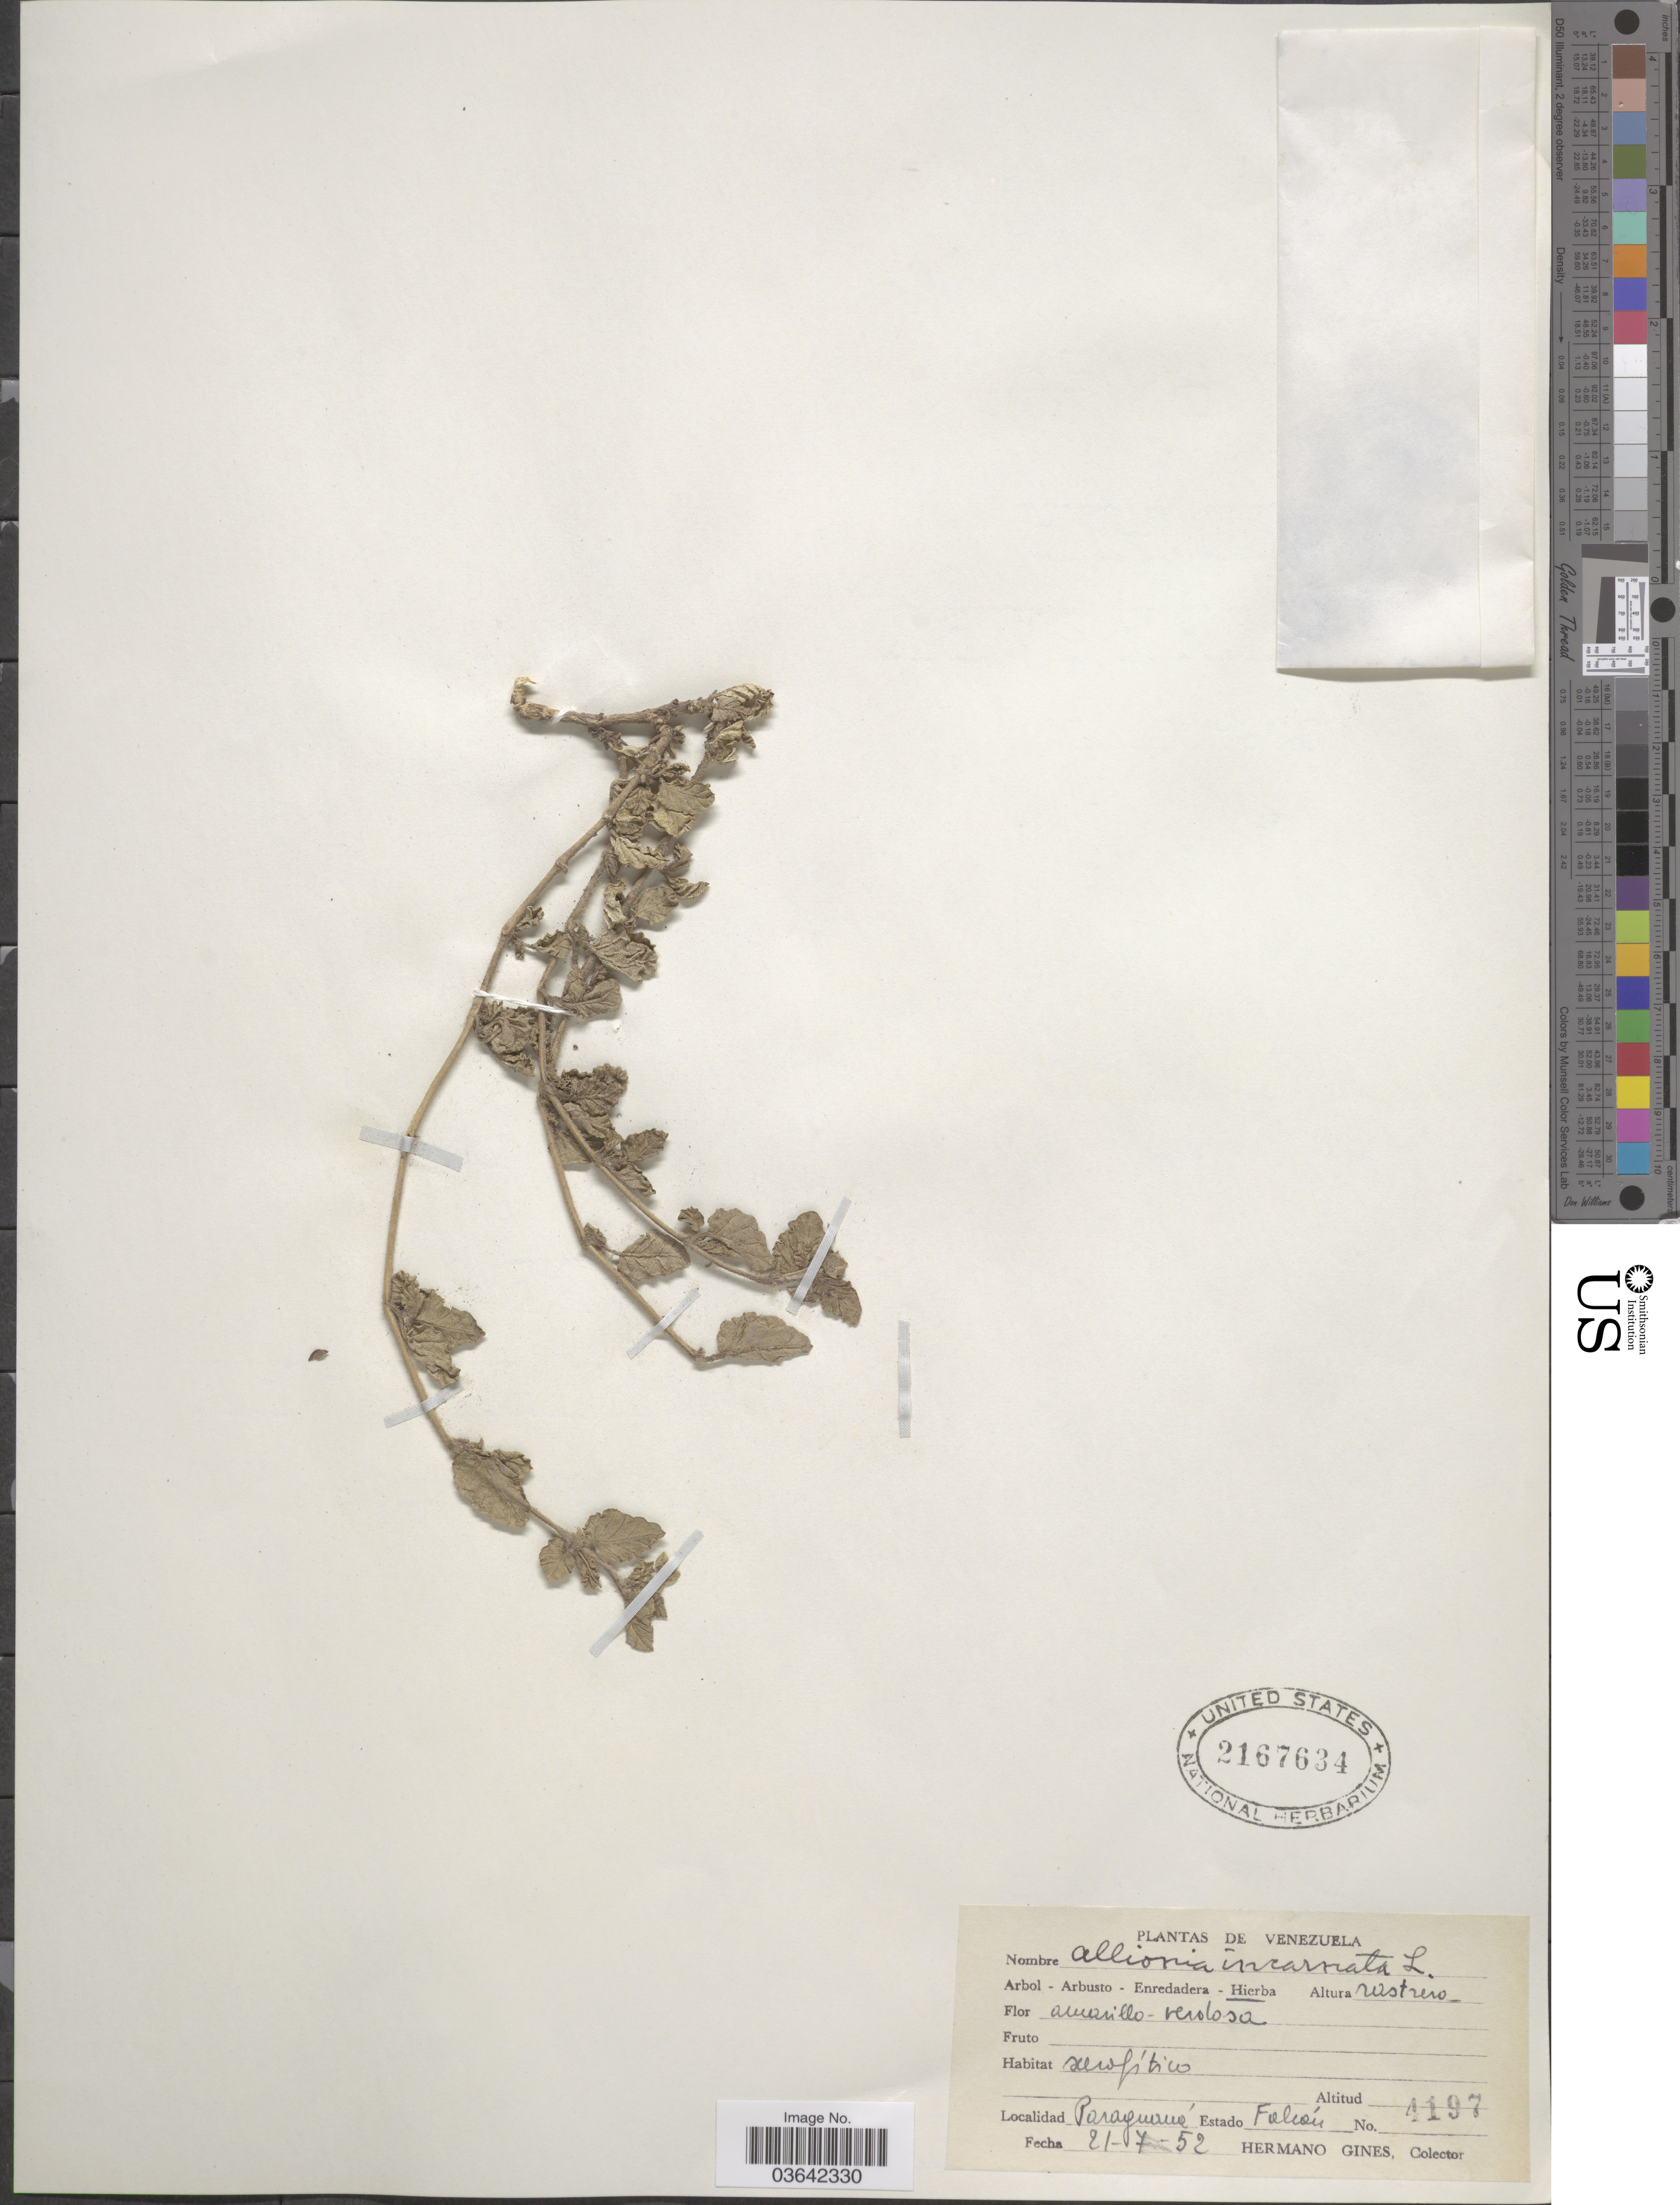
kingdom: Plantae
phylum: Tracheophyta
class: Magnoliopsida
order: Caryophyllales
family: Nyctaginaceae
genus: Allionia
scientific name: Allionia incarnata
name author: L.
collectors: Bro. Gines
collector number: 4197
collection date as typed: Transcribed d/m/y: 21/7/52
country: Venezuela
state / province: Falcón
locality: Paraguaná.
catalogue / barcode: US 2167634